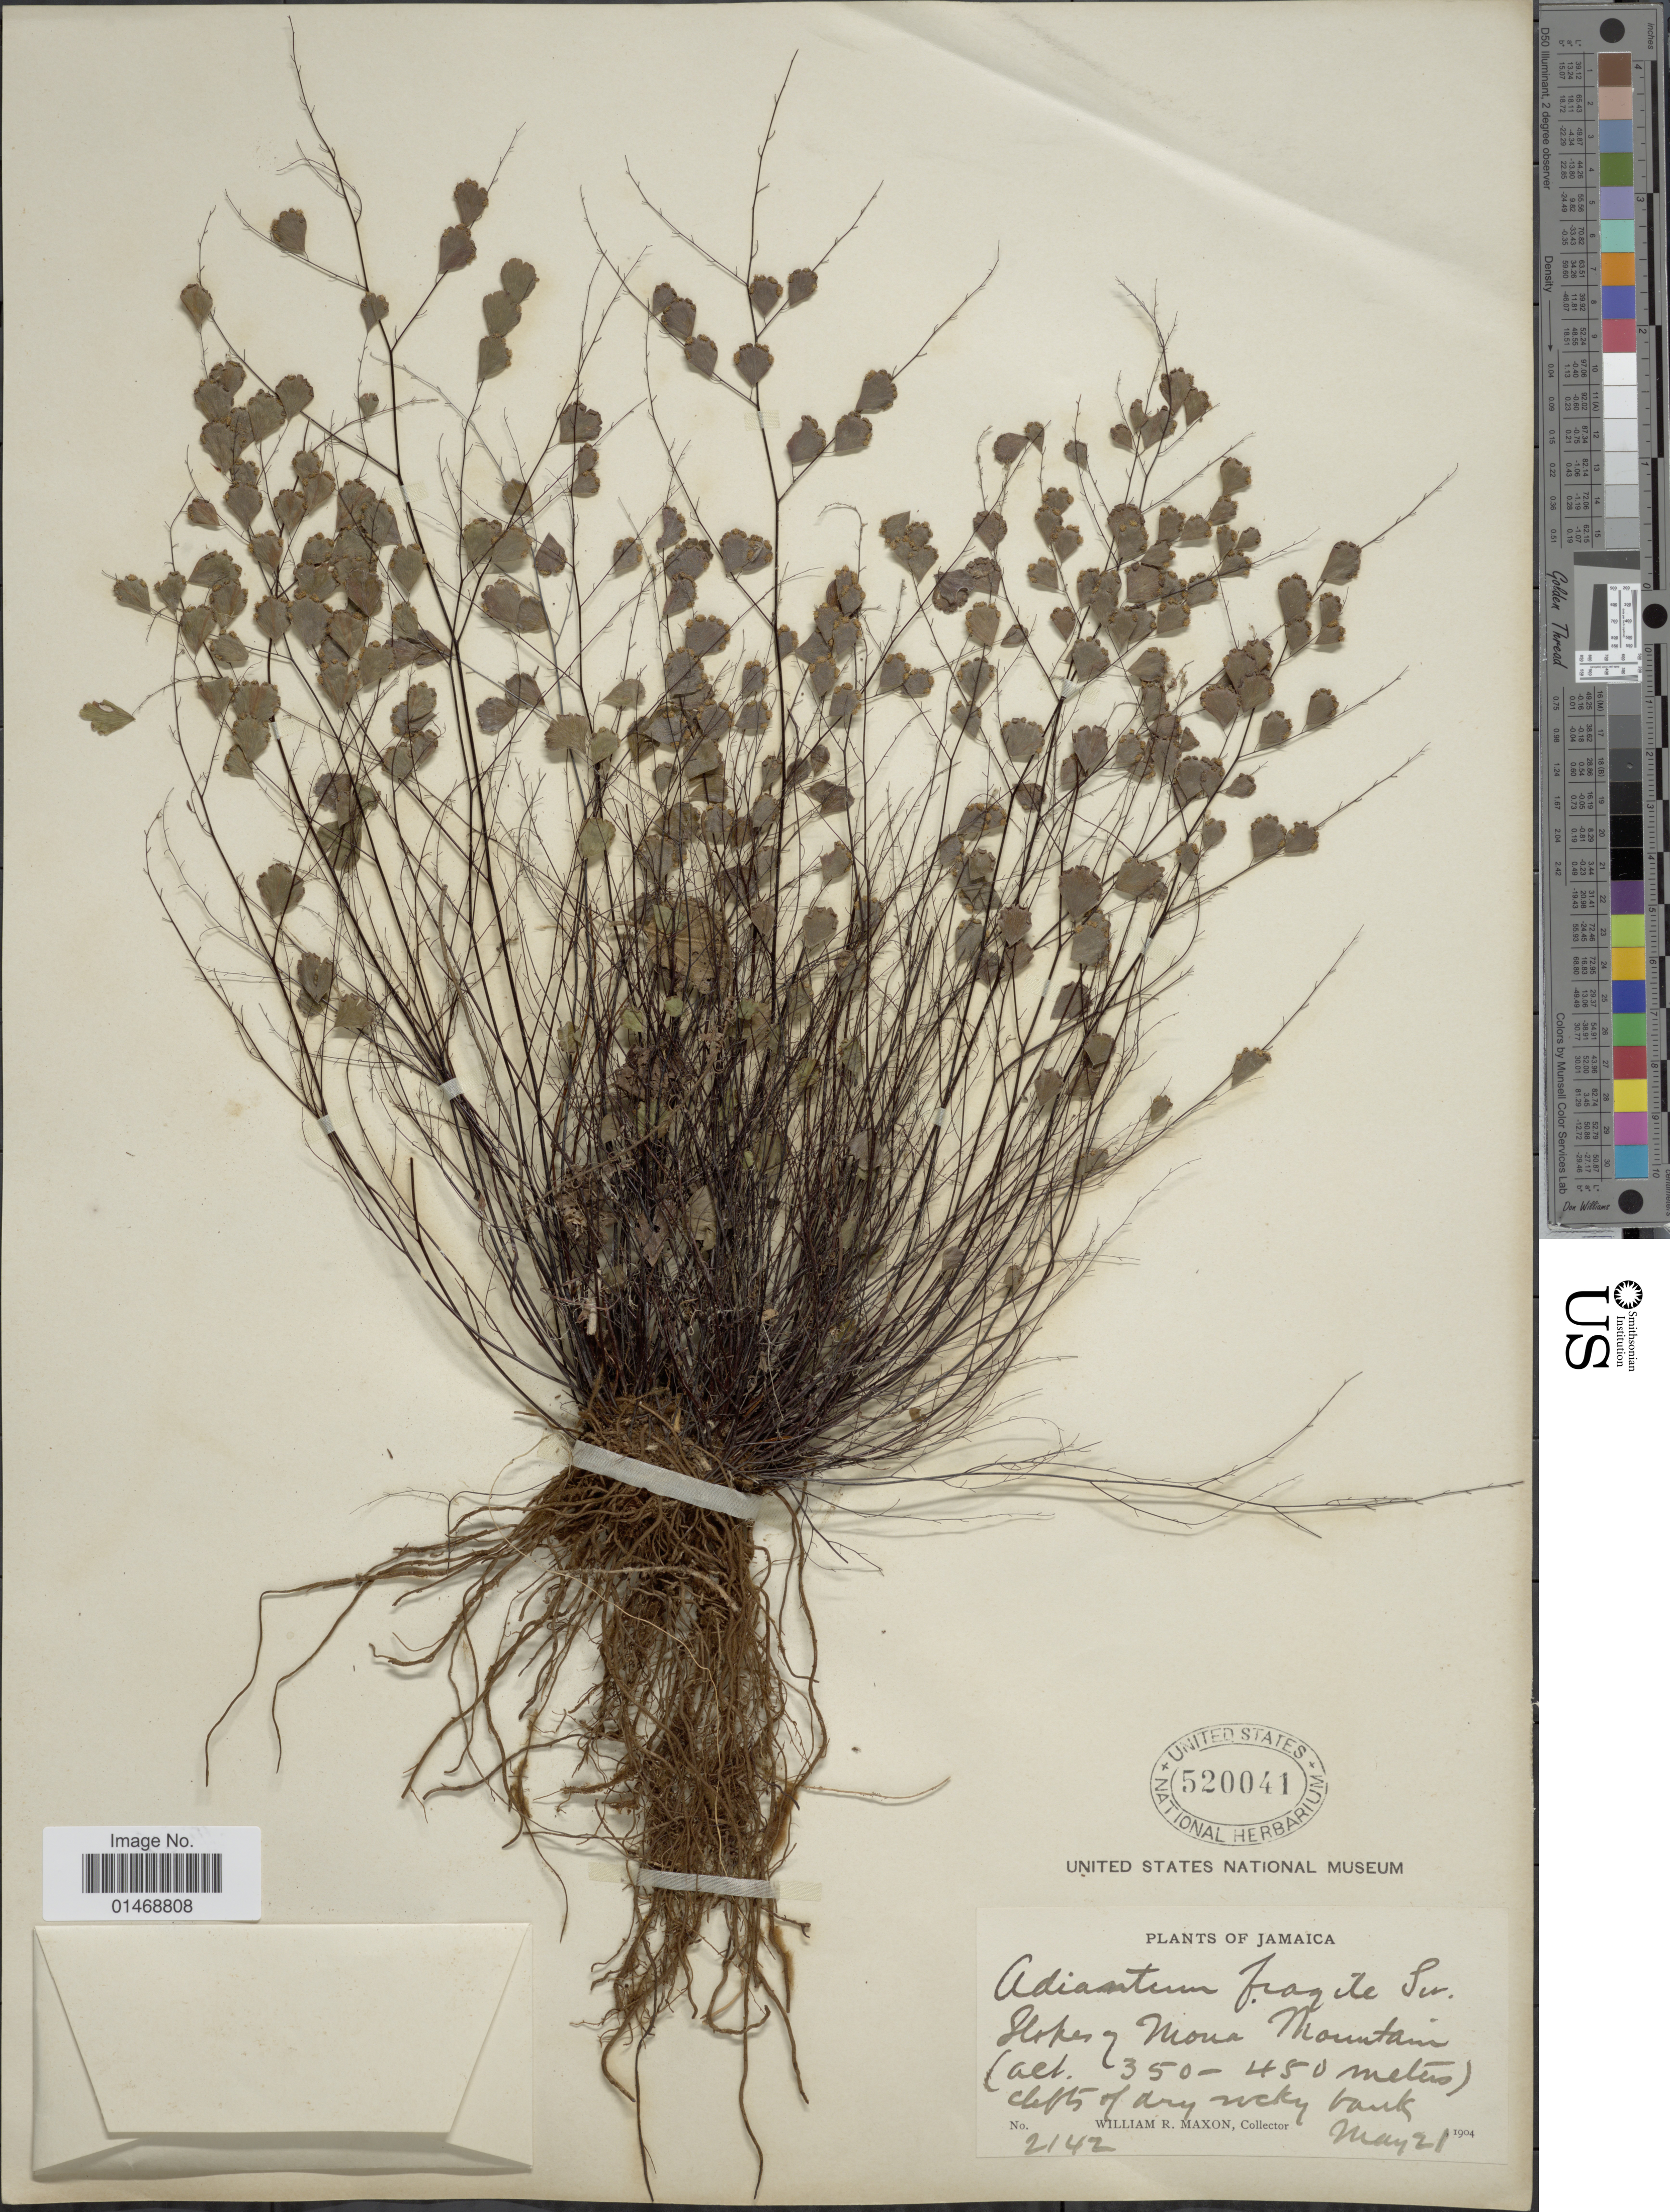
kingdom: Plantae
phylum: Tracheophyta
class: Polypodiopsida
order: Polypodiales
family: Pteridaceae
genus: Adiantum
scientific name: Adiantum fragile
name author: Sw.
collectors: W. R. Maxon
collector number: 2142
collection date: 1904-05-21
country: Jamaica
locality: Slopes of Moua Mountain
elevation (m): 350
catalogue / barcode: US 520041